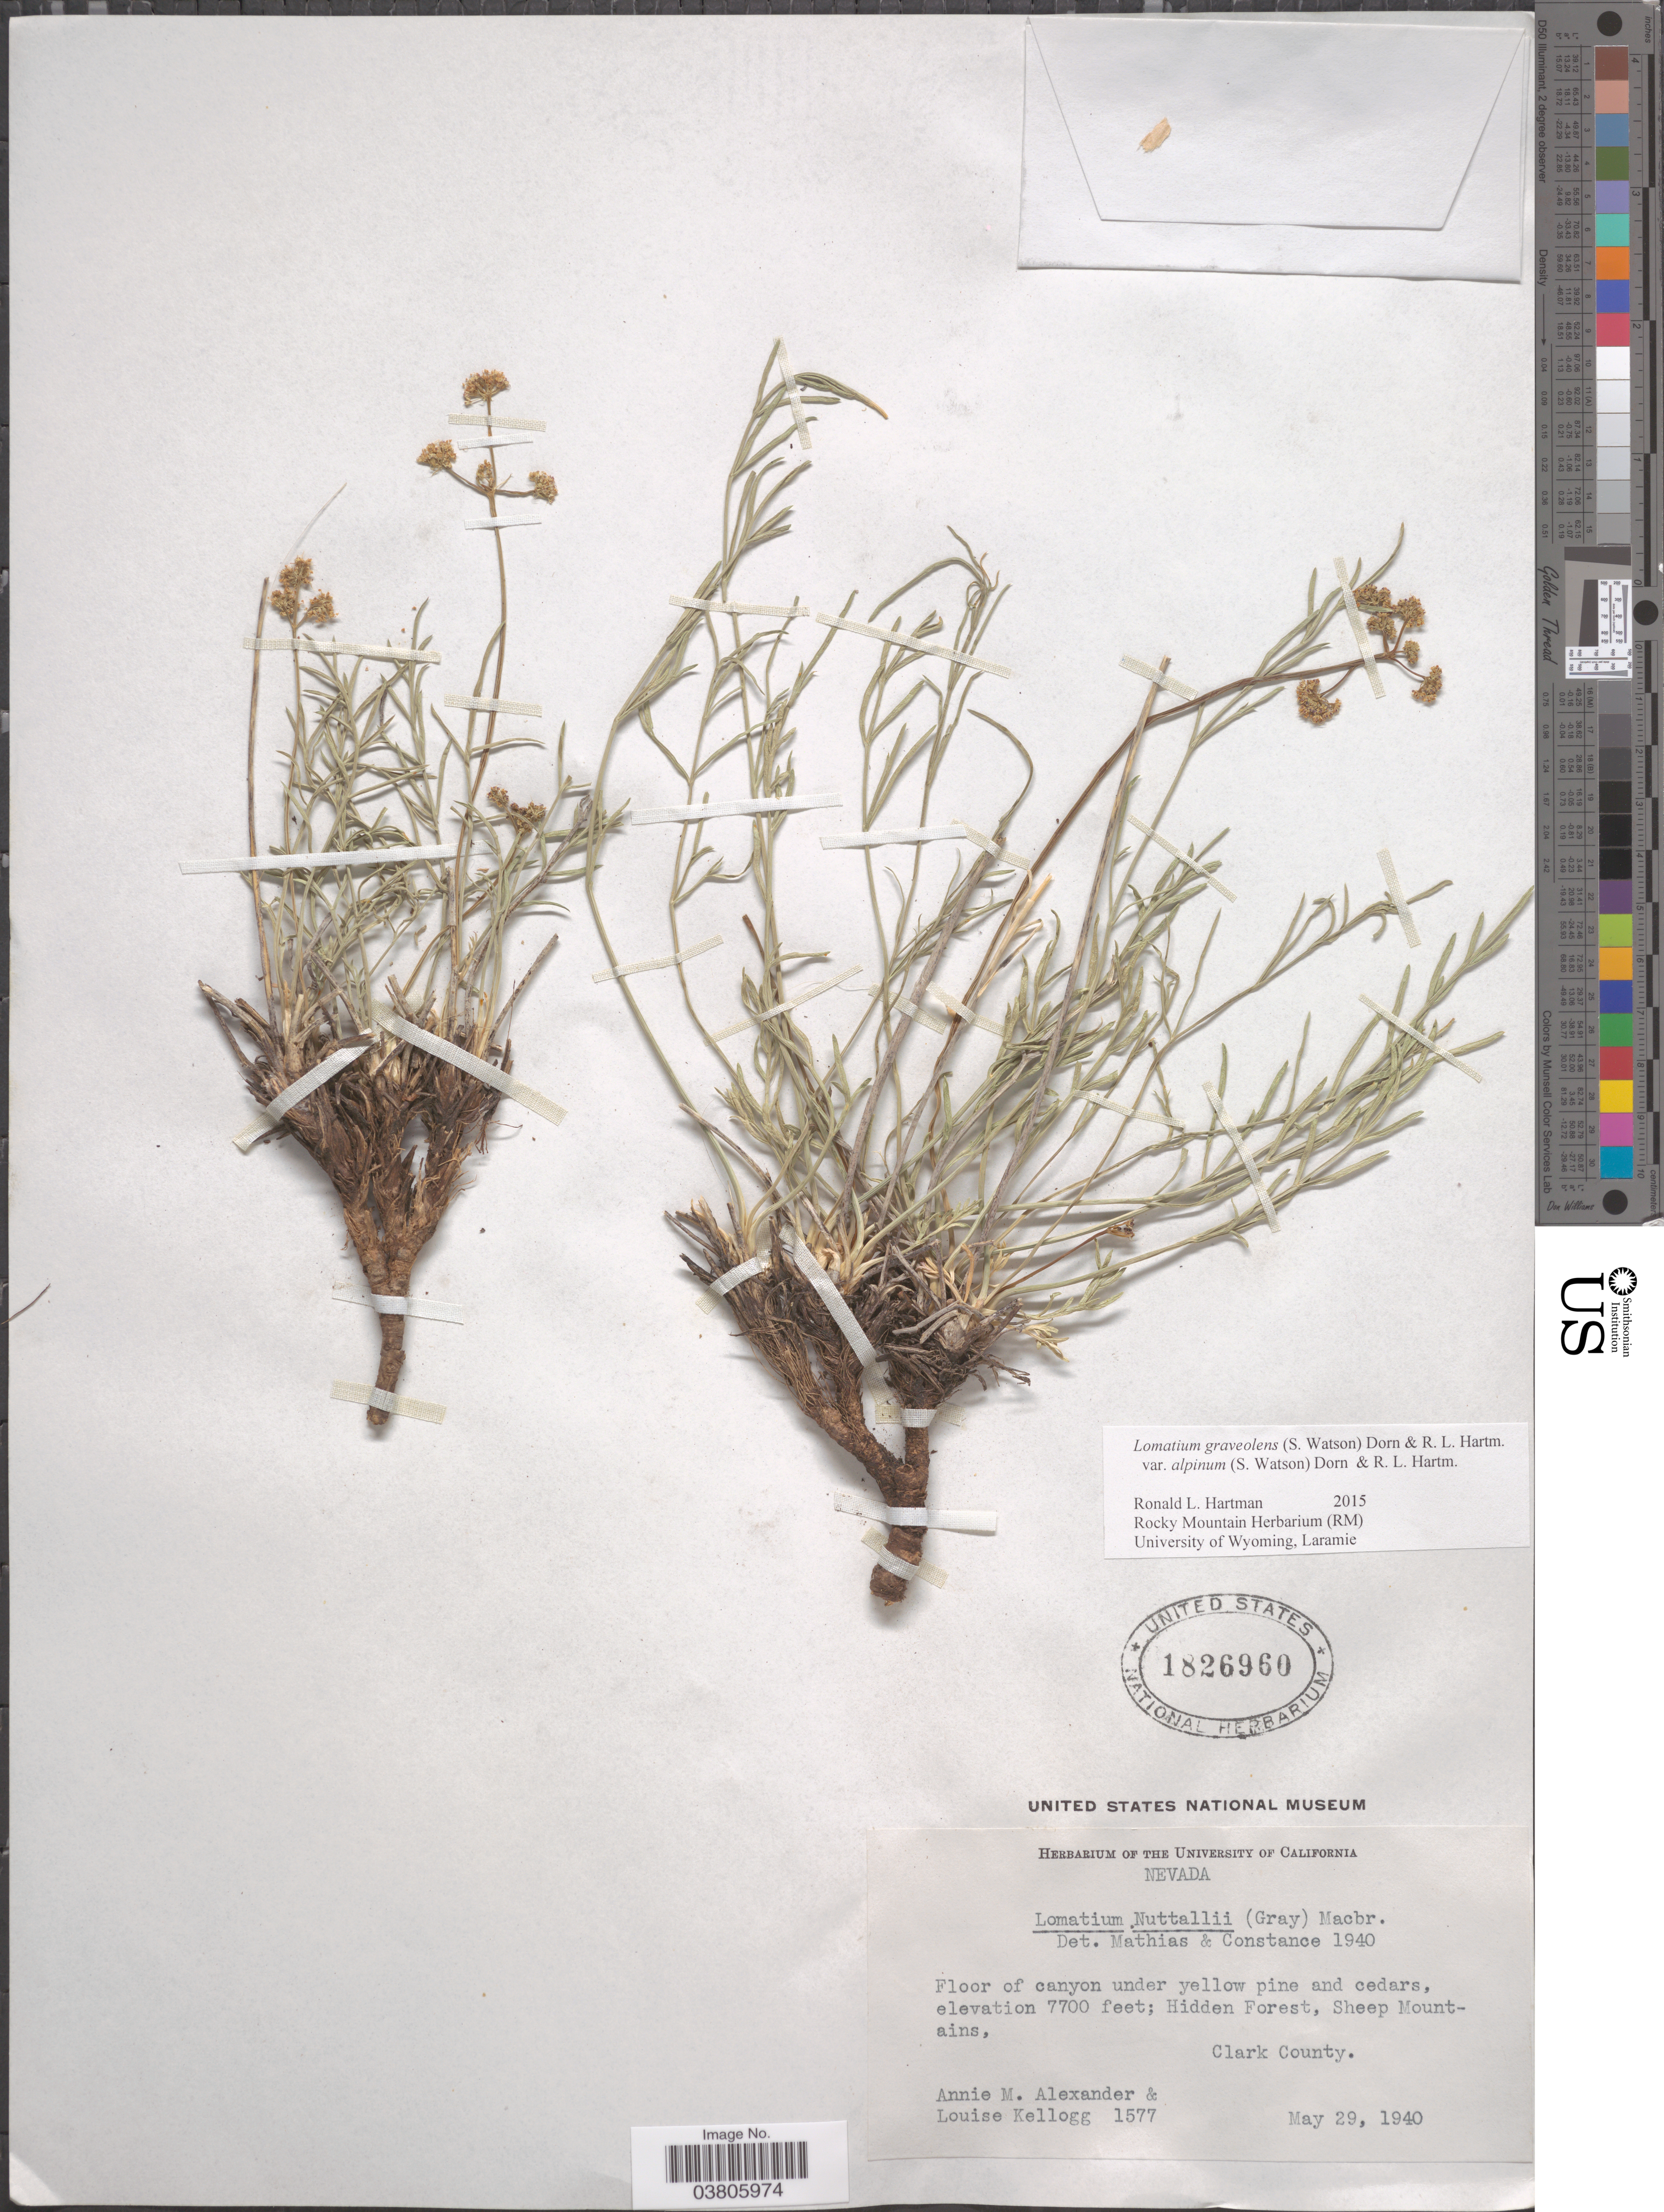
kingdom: Plantae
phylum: Tracheophyta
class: Magnoliopsida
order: Apiales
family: Apiaceae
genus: Lomatium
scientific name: Lomatium graveolens var. alpinum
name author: (S. Watson) Dorn & R.L. Hartm.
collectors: A. M. Alexander & L. Kellogg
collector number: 1577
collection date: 1940-05-29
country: United States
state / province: Nevada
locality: Hidden Forest, Sheep Mountains, Clark County.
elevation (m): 2347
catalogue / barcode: US 1826960